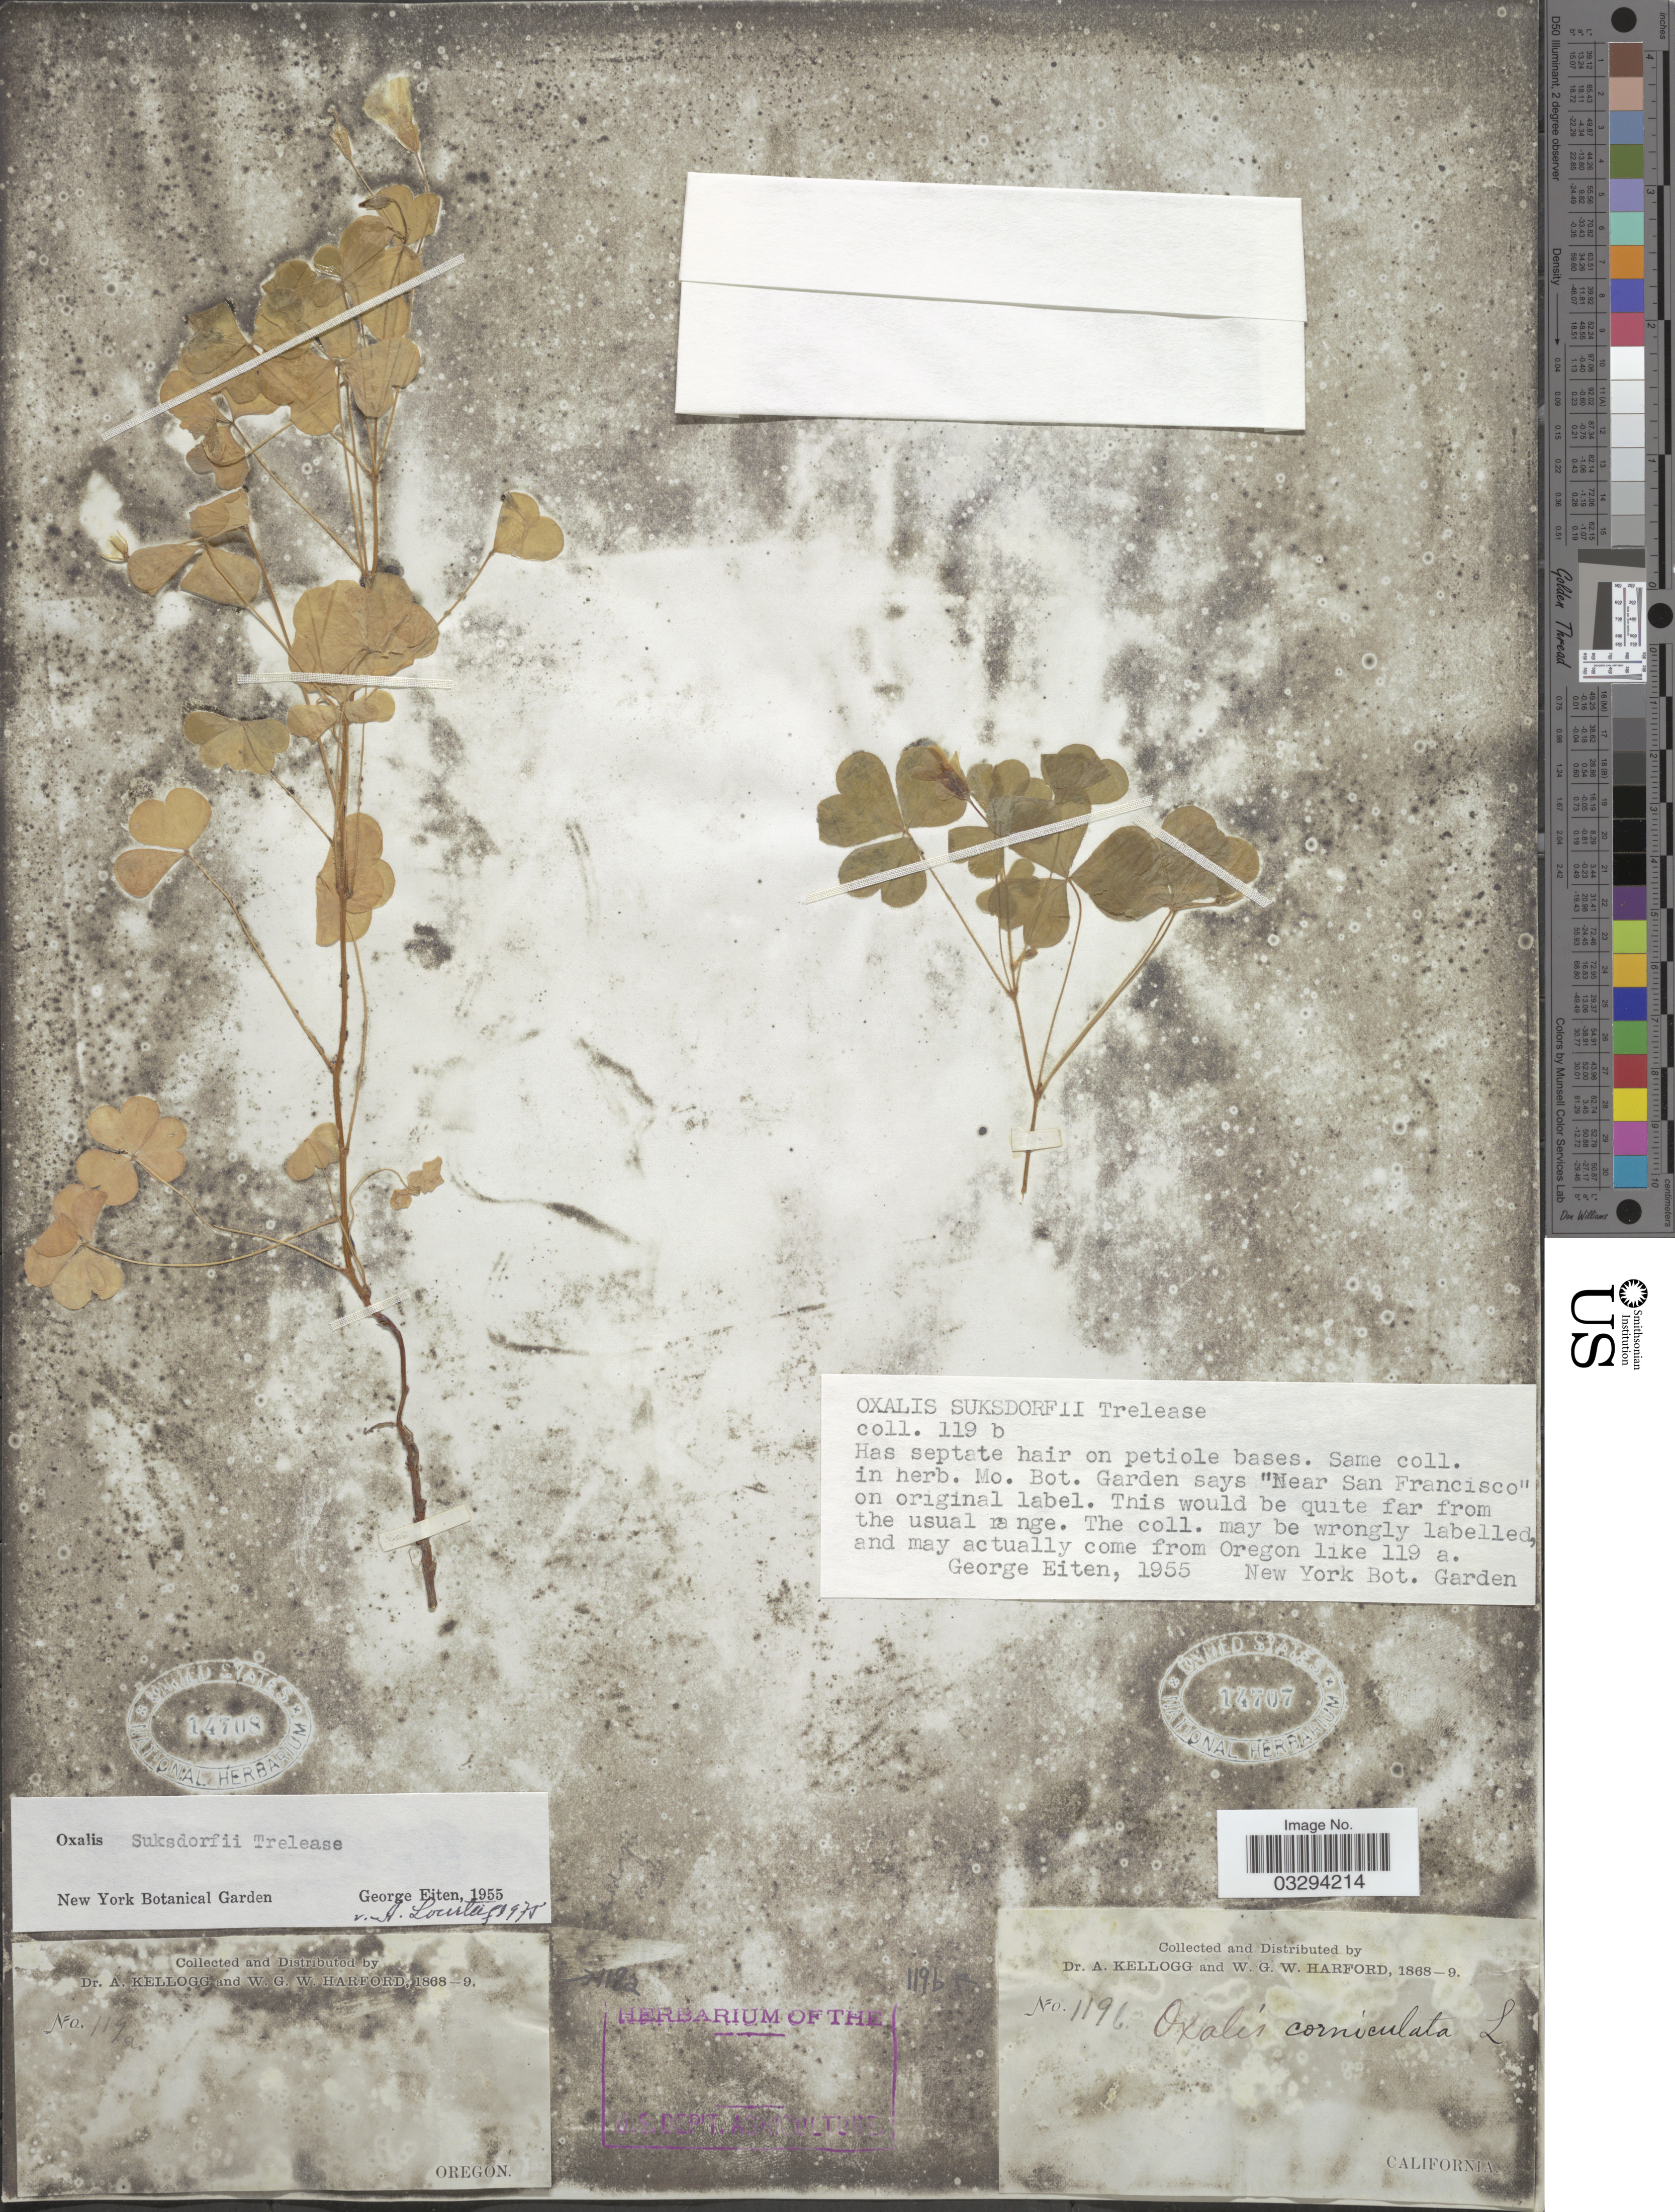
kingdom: Plantae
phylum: Tracheophyta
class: Magnoliopsida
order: Oxalidales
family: Oxalidaceae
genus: Oxalis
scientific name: Oxalis suksdorfii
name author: Trel.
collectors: A. Kellogg & W. G. W. Harford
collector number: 119 b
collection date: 1868/1869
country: United States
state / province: California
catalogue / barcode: US 14707